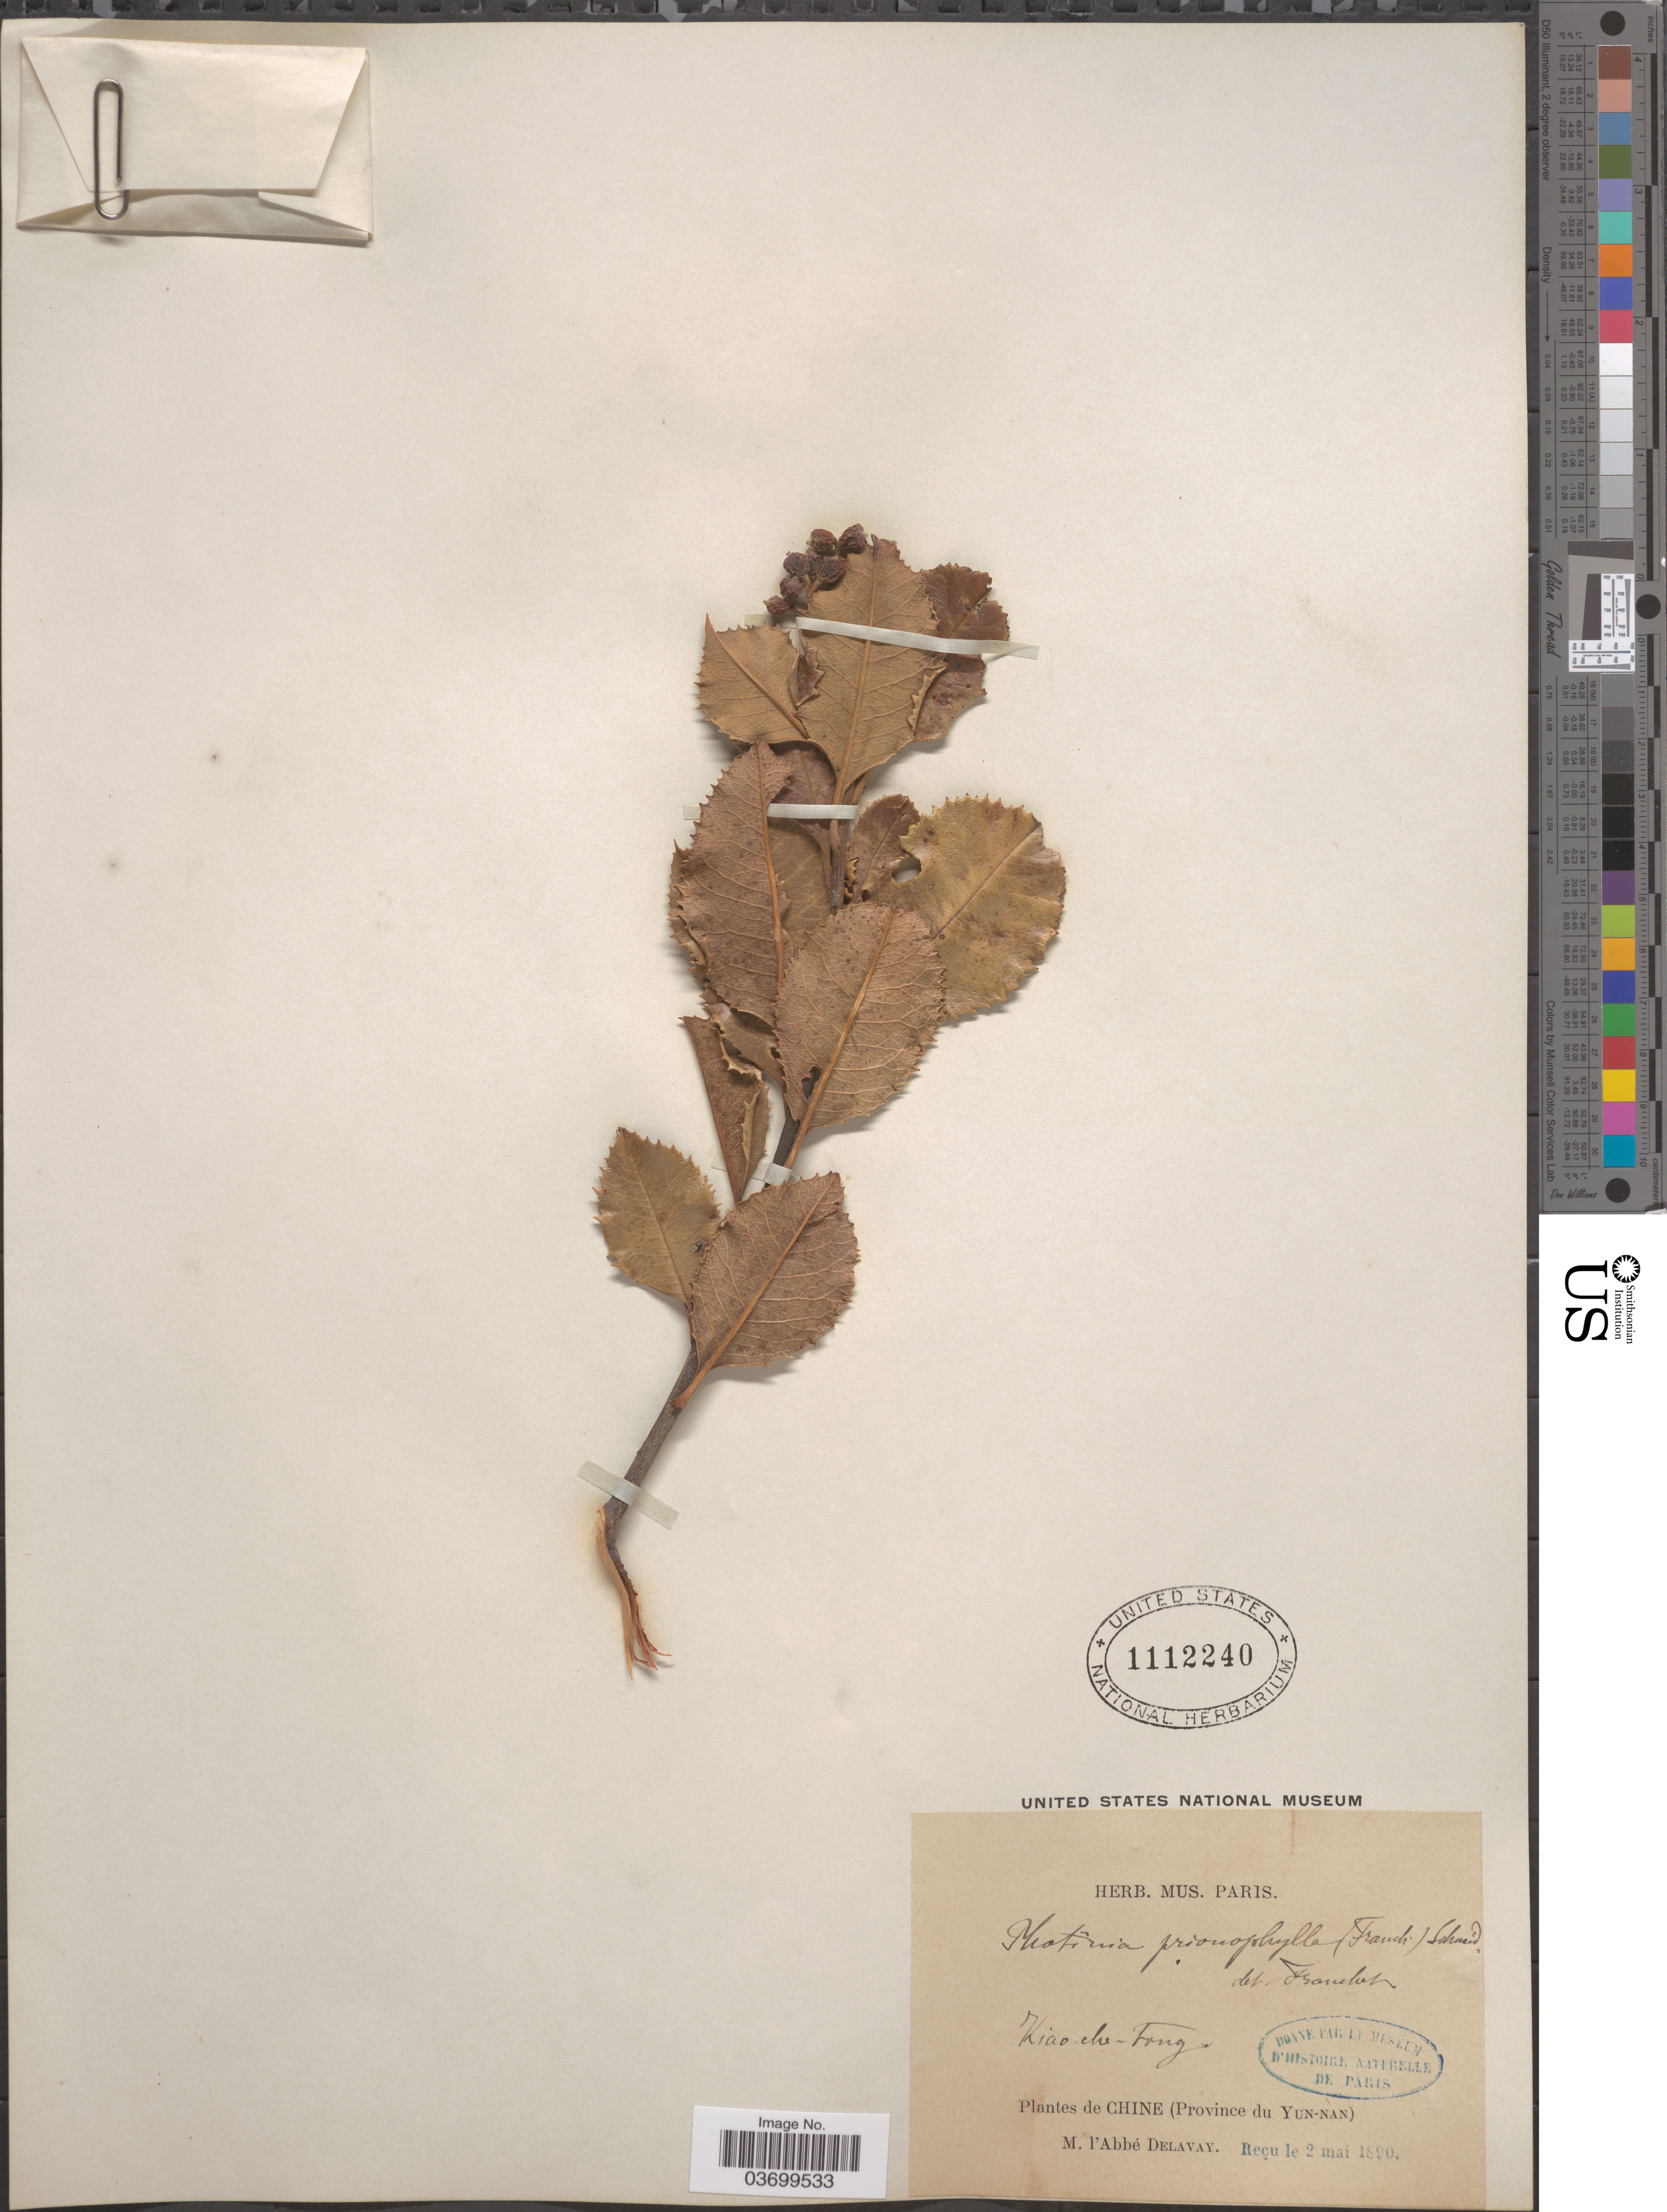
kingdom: Plantae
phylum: Tracheophyta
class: Magnoliopsida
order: Rosales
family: Rosaceae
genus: Photinia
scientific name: Photinia prionophylla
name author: (Franch.) C.K. Schneid.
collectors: P. Delavay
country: China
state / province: Yunnan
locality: Kiao-che-Fong.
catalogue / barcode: US 1112240